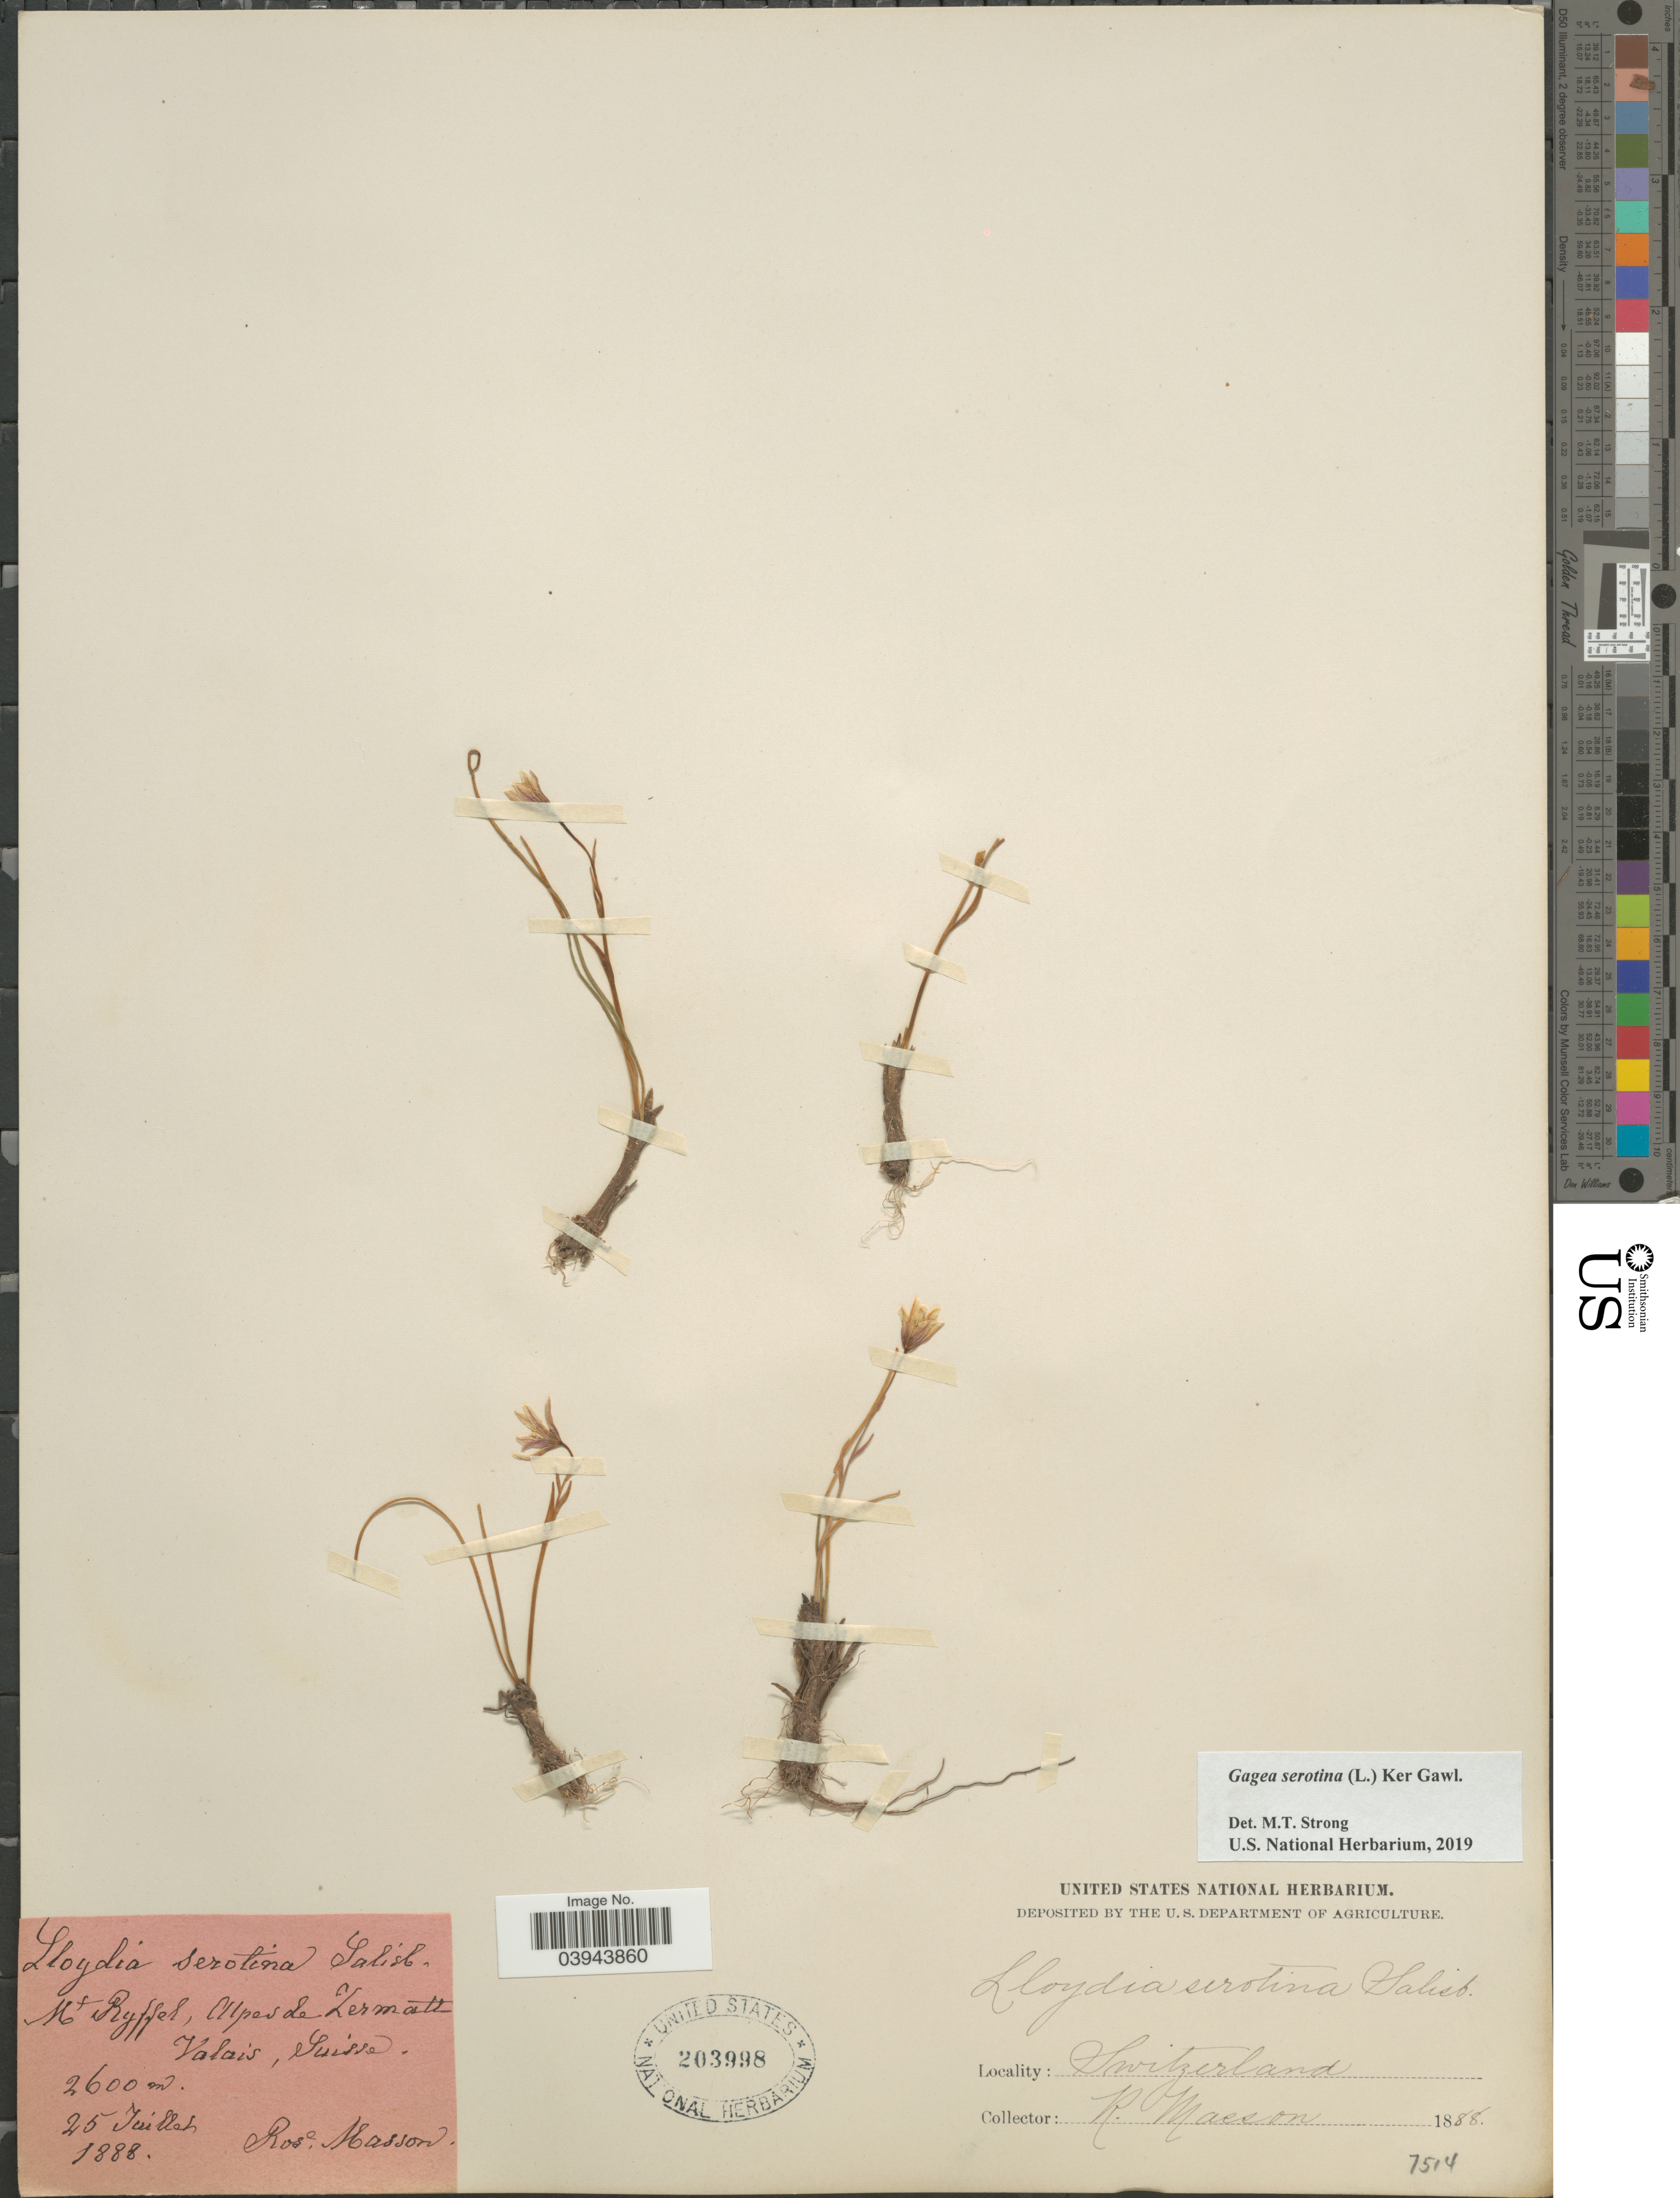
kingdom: Plantae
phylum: Tracheophyta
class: Liliopsida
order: Liliales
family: Liliaceae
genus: Gagea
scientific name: Gagea serotina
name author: (L.) Ker Gawl.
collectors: R. Masson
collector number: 7514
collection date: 1888-07-25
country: Switzerland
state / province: Valais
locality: Mt Ryffel, Alpes de Zermatt, Suisse.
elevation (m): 2600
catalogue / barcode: US 203998